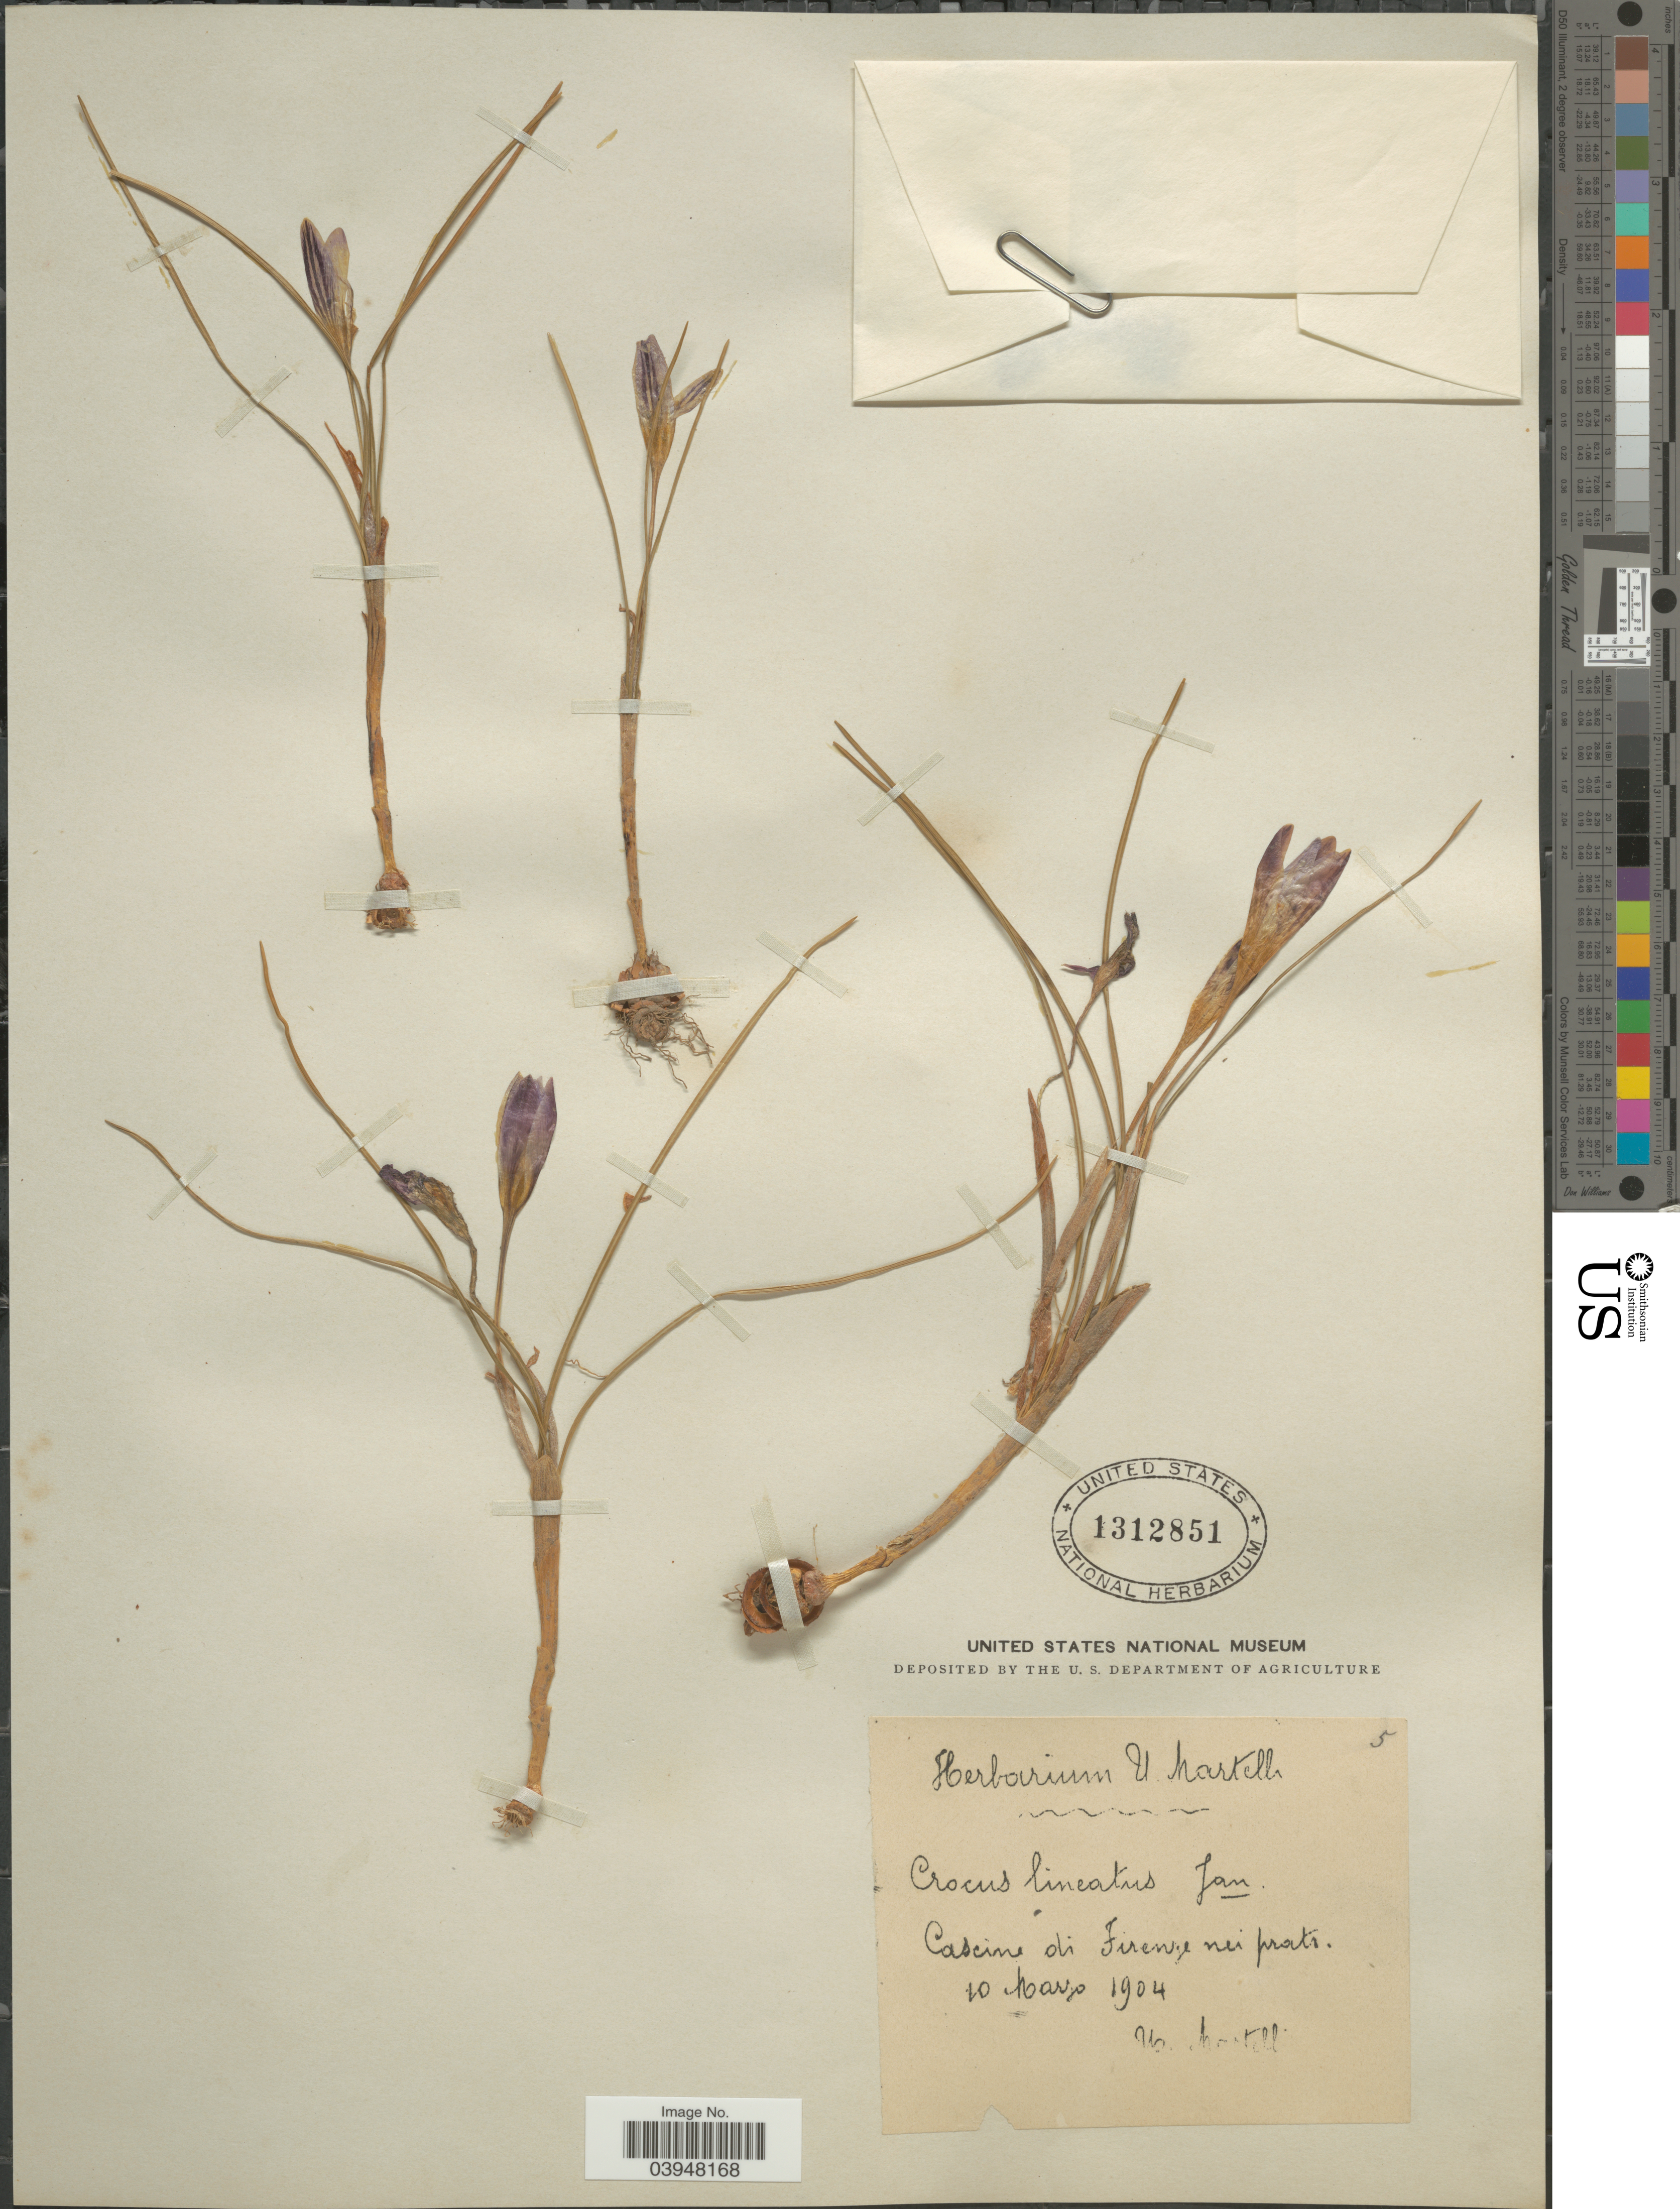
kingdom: Plantae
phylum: Tracheophyta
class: Liliopsida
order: Asparagales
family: Iridaceae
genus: Crocus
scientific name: Crocus lineatus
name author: Jan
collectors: U. Martelli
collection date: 1904-03-10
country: Italy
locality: Cascine di Firenze nei prats.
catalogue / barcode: US 1312851